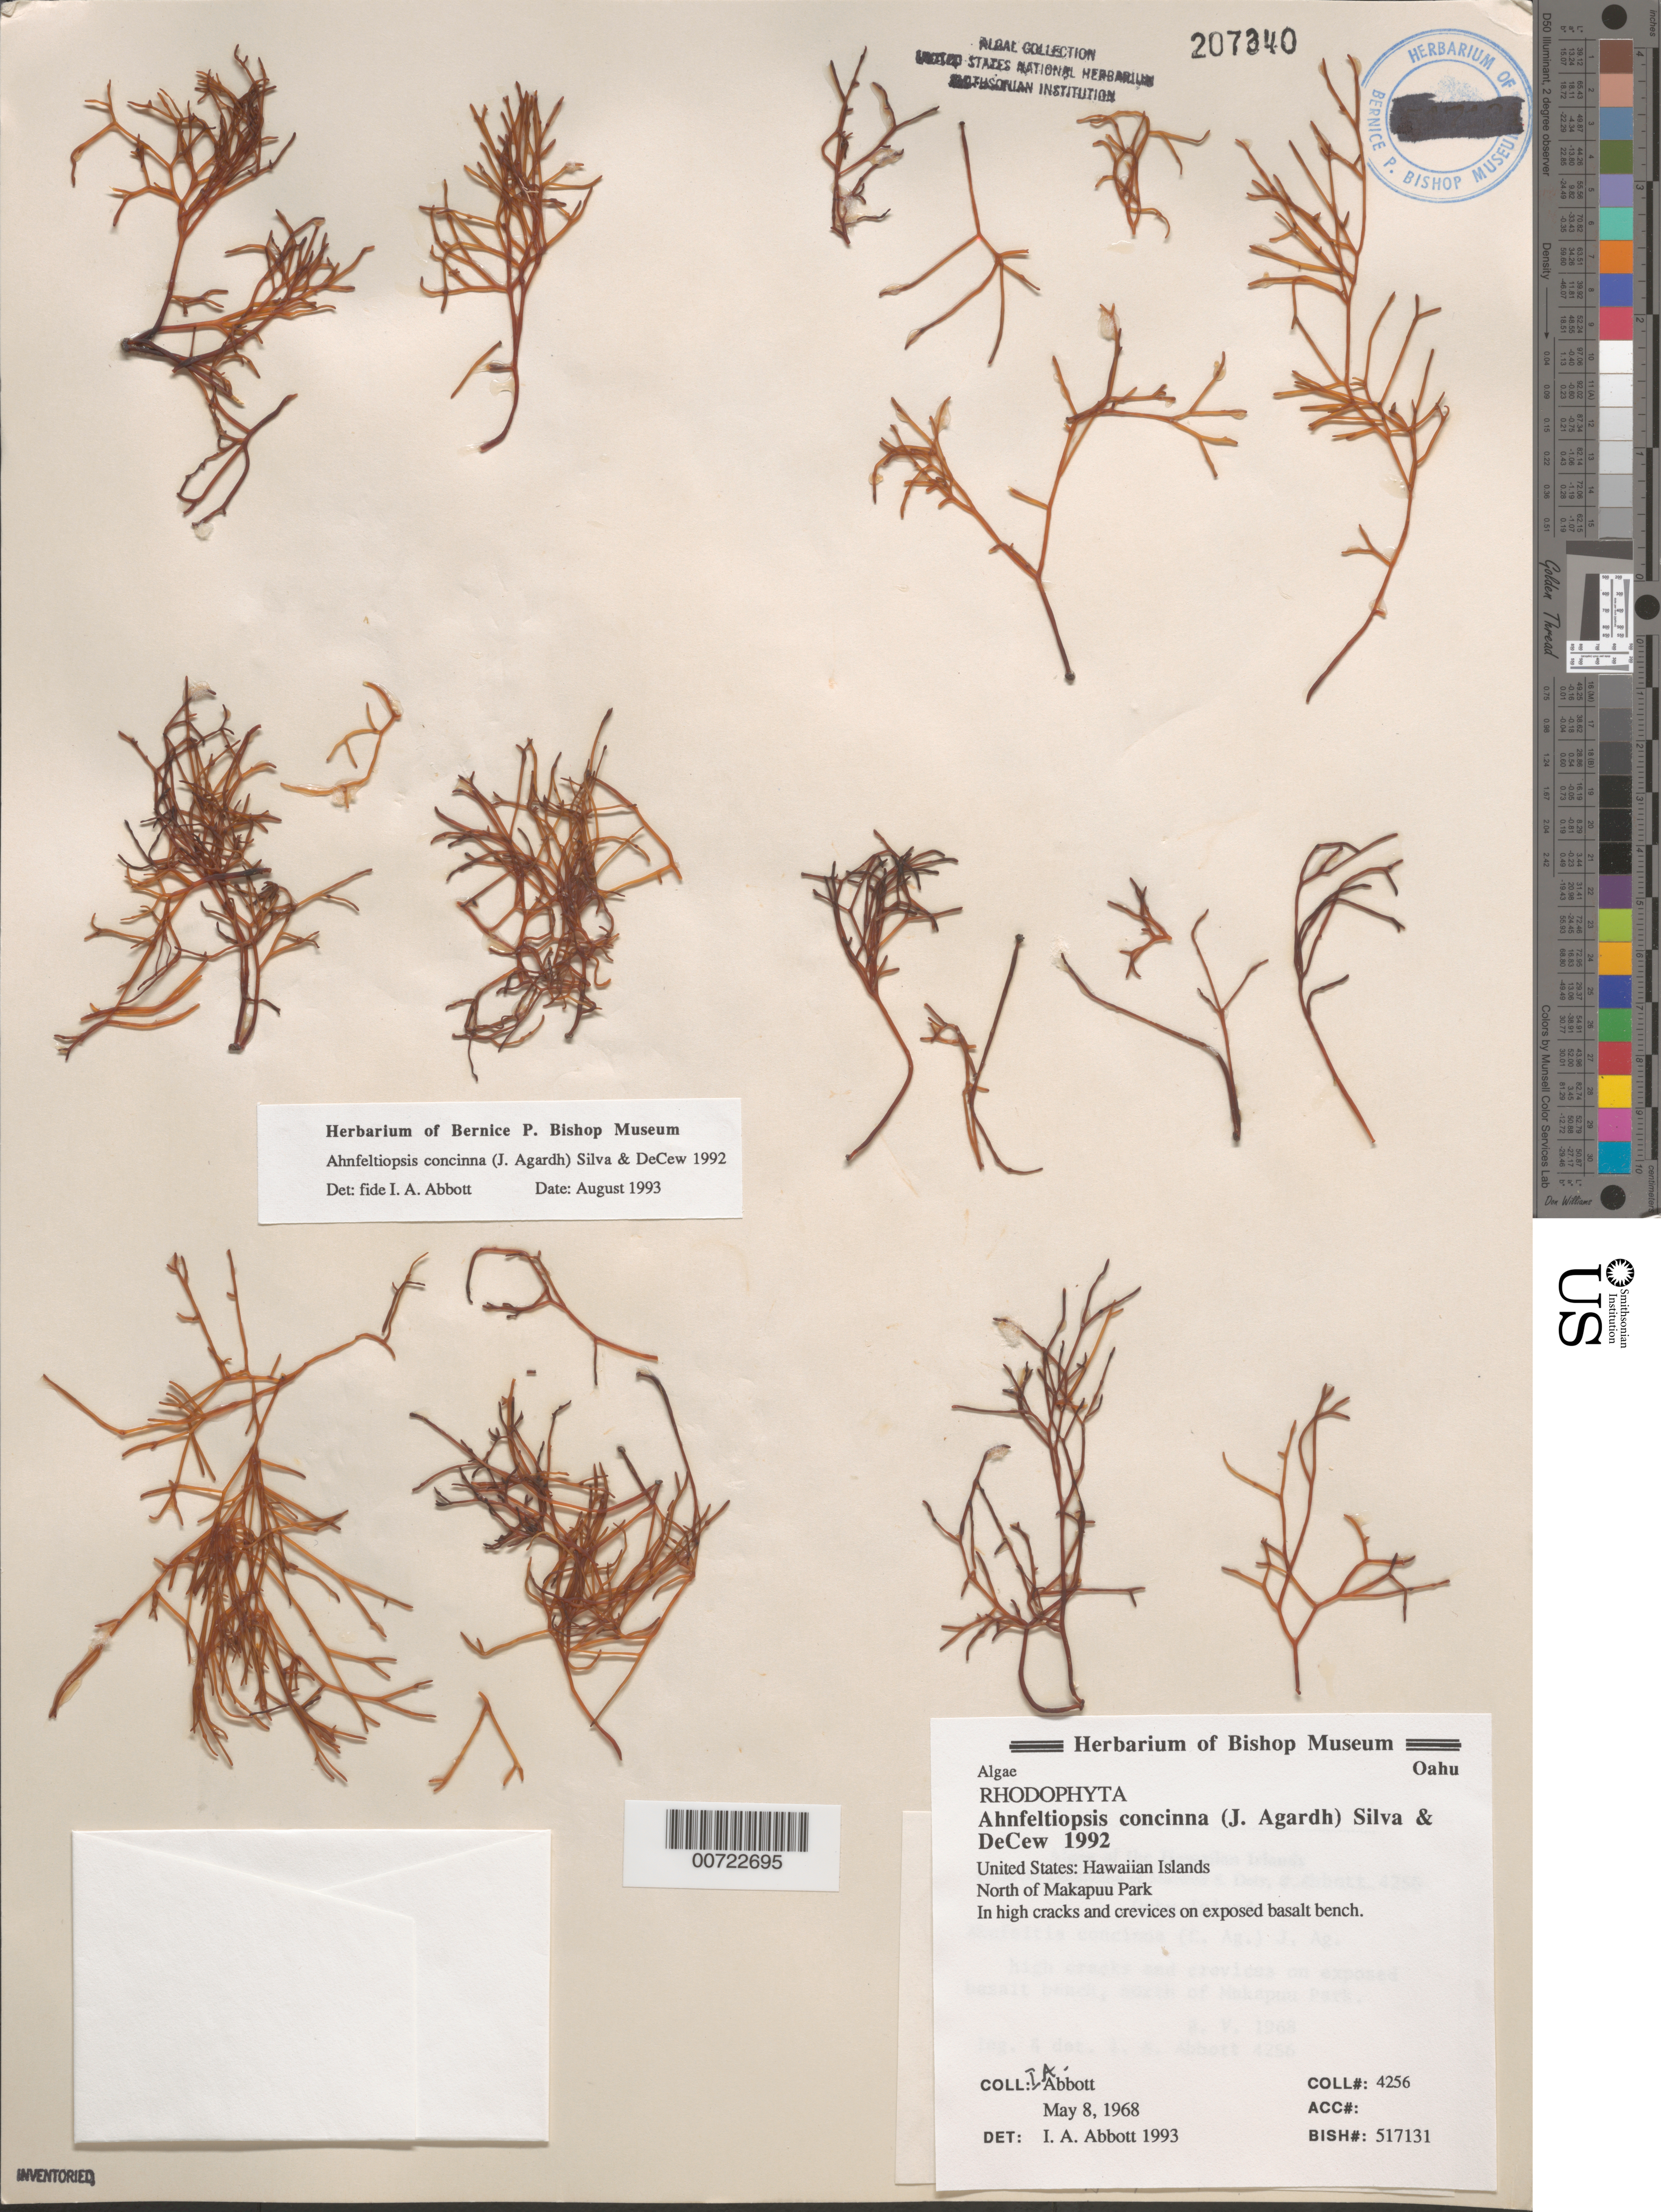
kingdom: Plantae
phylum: Rhodophyta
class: Florideophyceae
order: Gigartinales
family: Phyllophoraceae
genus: Gymnogongrus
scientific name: Gymnogongrus durvillei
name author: (Bory) M.S.Calderon & S.M. Boo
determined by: Algae name updating Project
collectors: I. A. Abbott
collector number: IAA 4256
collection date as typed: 08 May 1968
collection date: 1968-05-08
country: United States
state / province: Hawaii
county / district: Honolulu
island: Oahu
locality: North of Makapuu Park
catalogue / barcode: US 207340